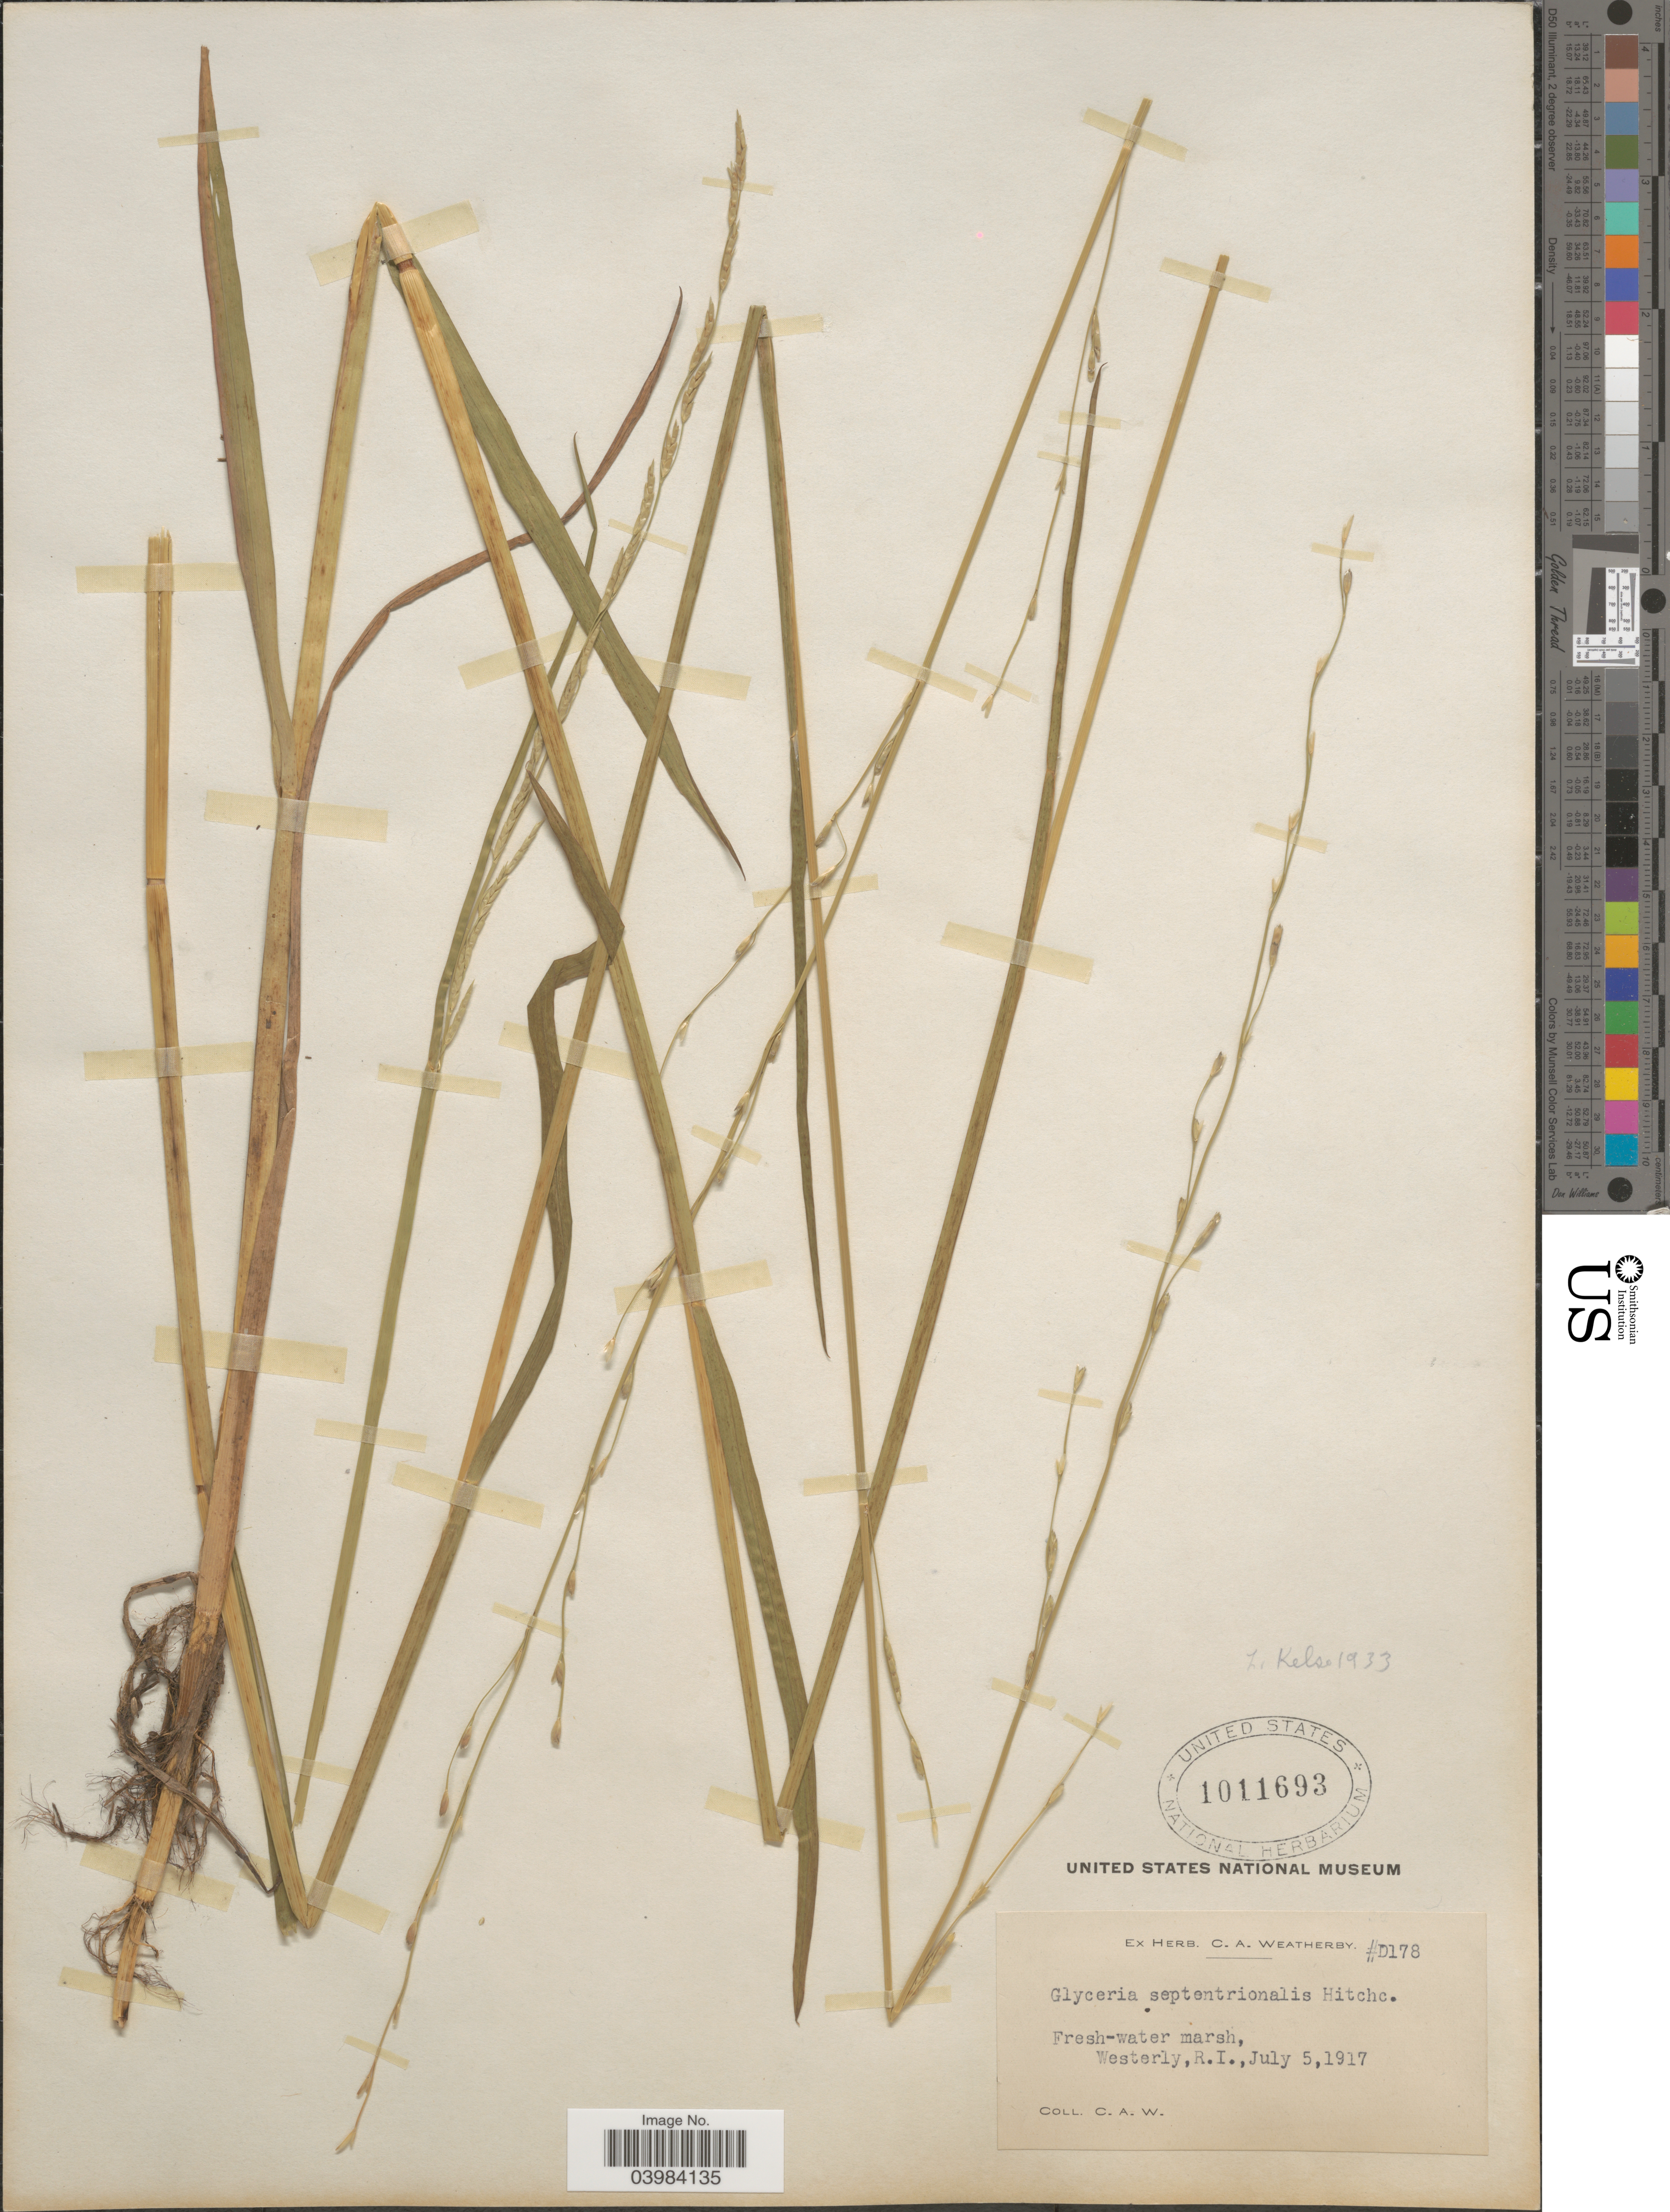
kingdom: Plantae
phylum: Tracheophyta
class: Liliopsida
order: Poales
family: Poaceae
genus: Glyceria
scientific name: Glyceria septentrionalis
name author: Hitchc.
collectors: C. A. Weatherby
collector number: D178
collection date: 1917-07-05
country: United States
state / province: Rhode Island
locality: Westerly.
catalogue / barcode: US 1011693